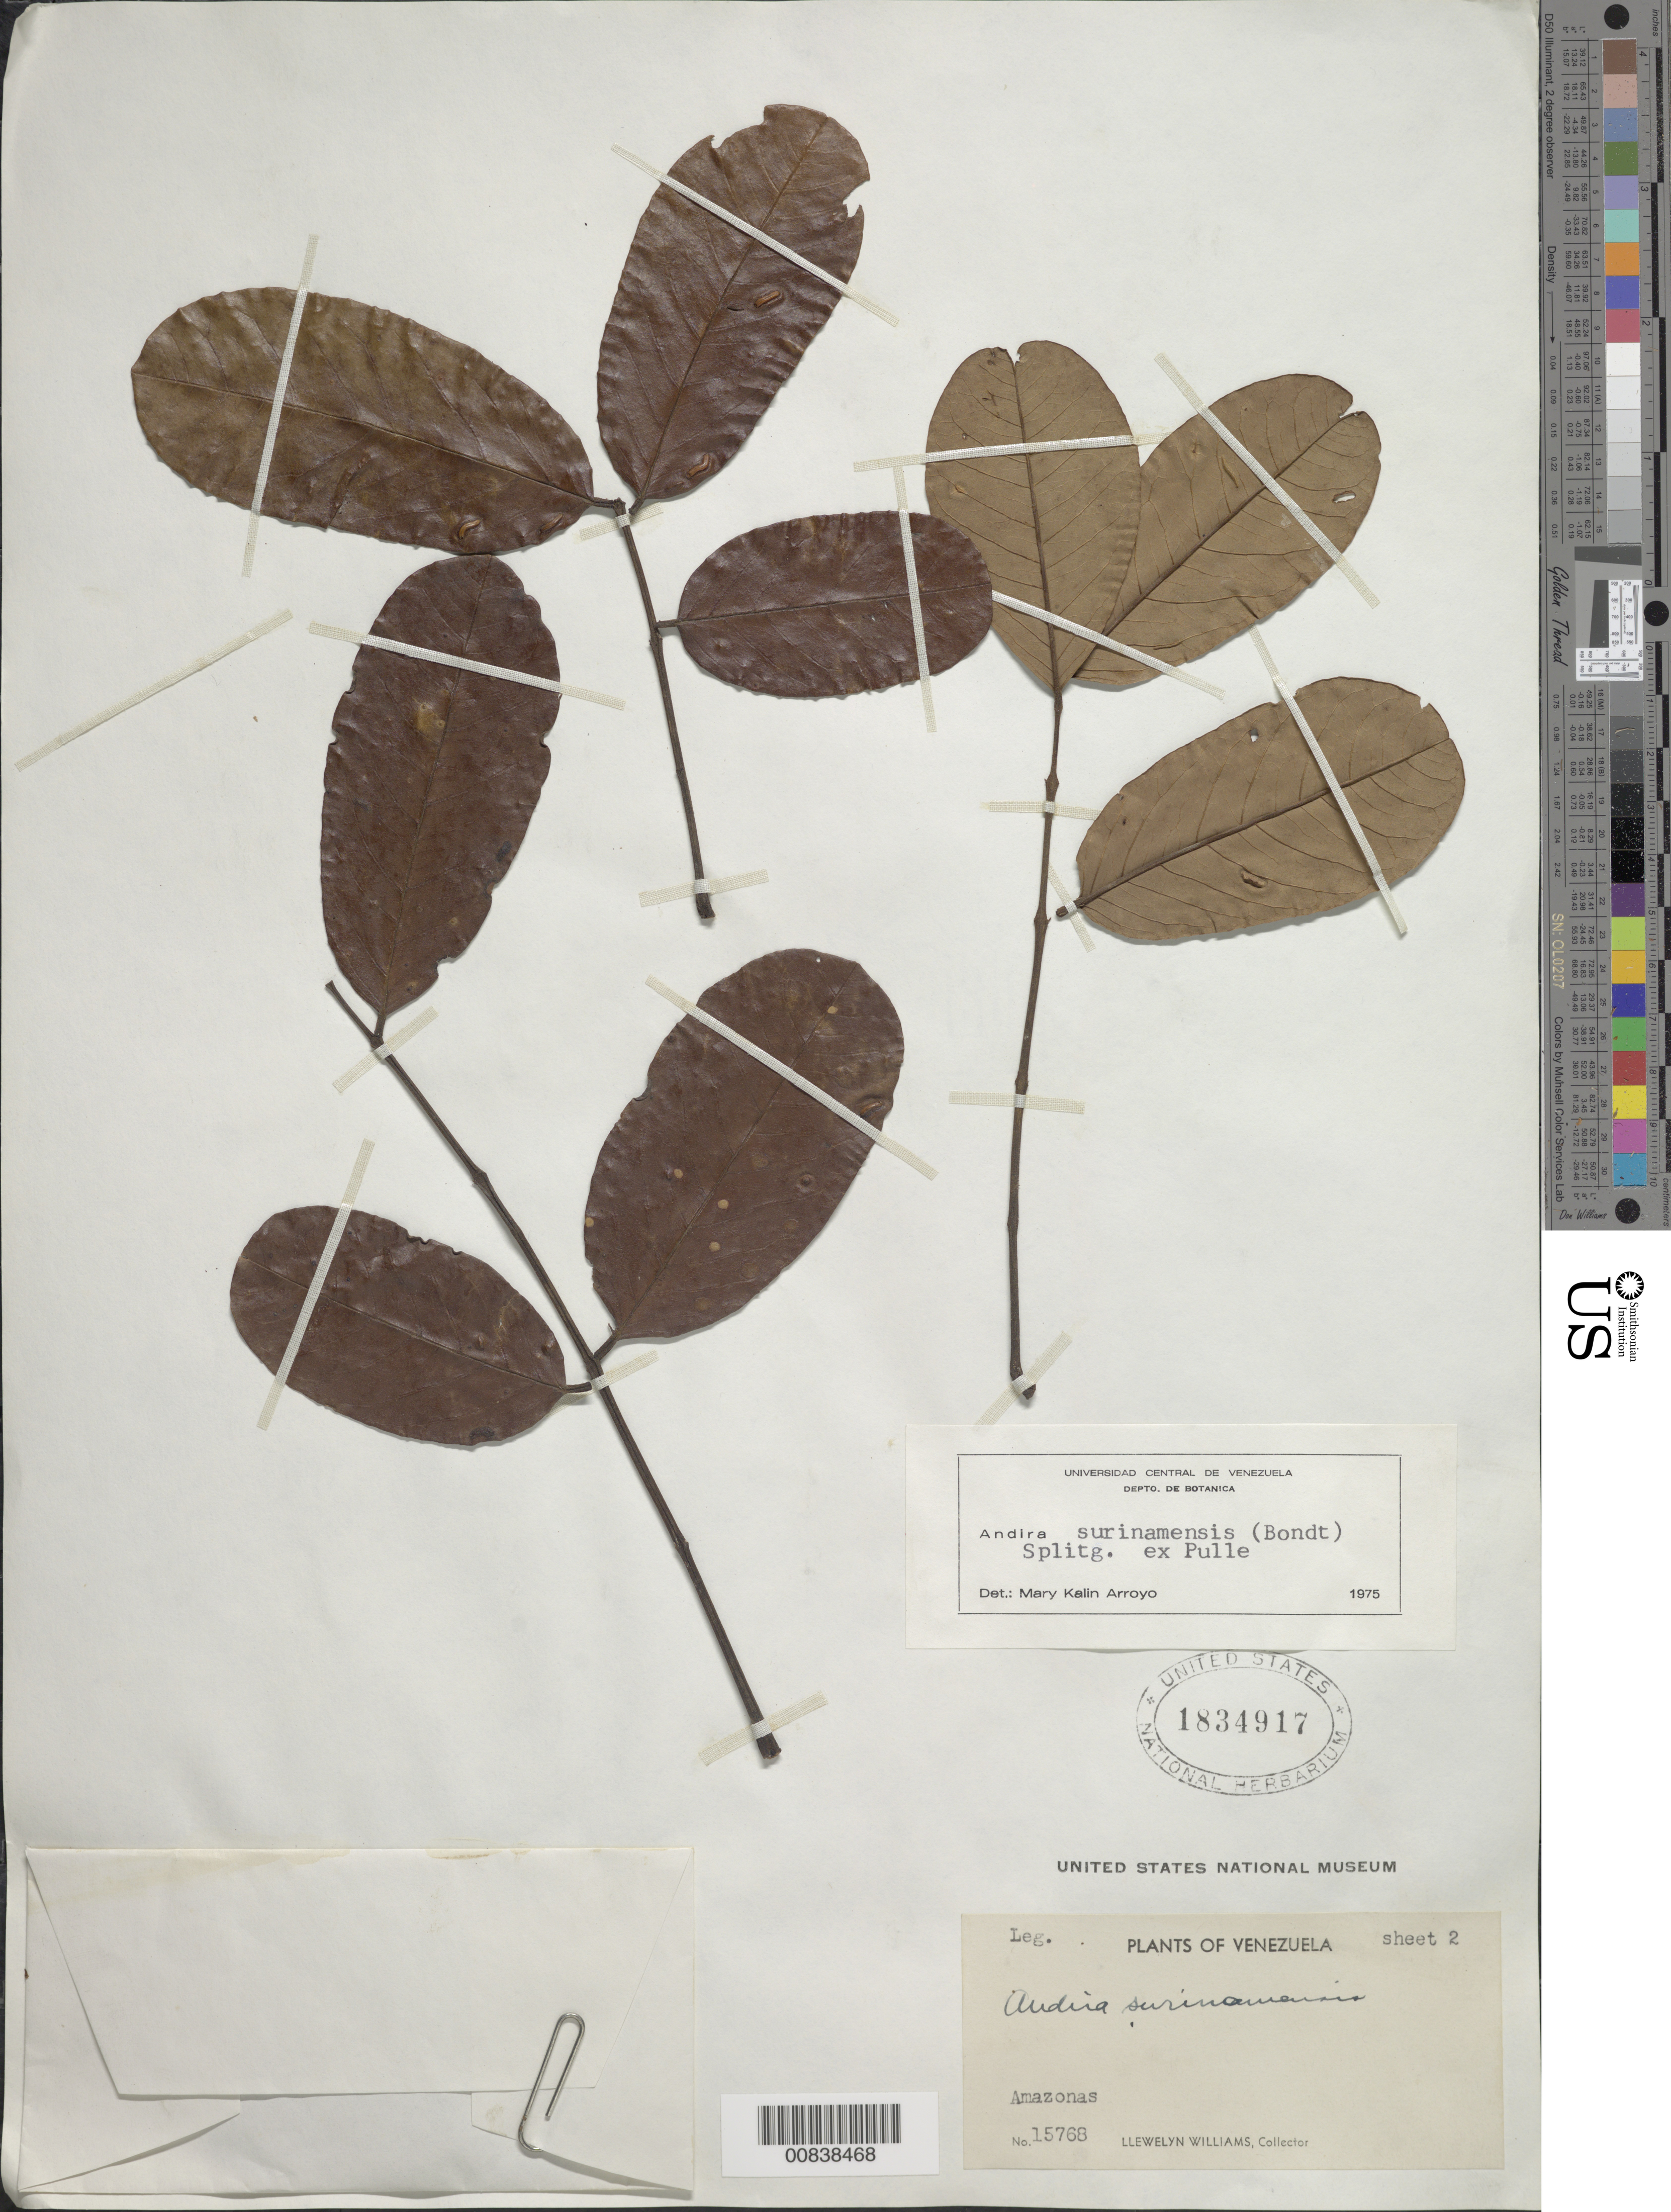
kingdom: Plantae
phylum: Tracheophyta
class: Magnoliopsida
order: Fabales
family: Fabaceae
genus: Andira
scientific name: Andira surinamensis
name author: (Bondt) Splitg. ex Amshoff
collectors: Ll. Williams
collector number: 15768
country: Venezuela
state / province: Amazonas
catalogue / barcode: US 1834917